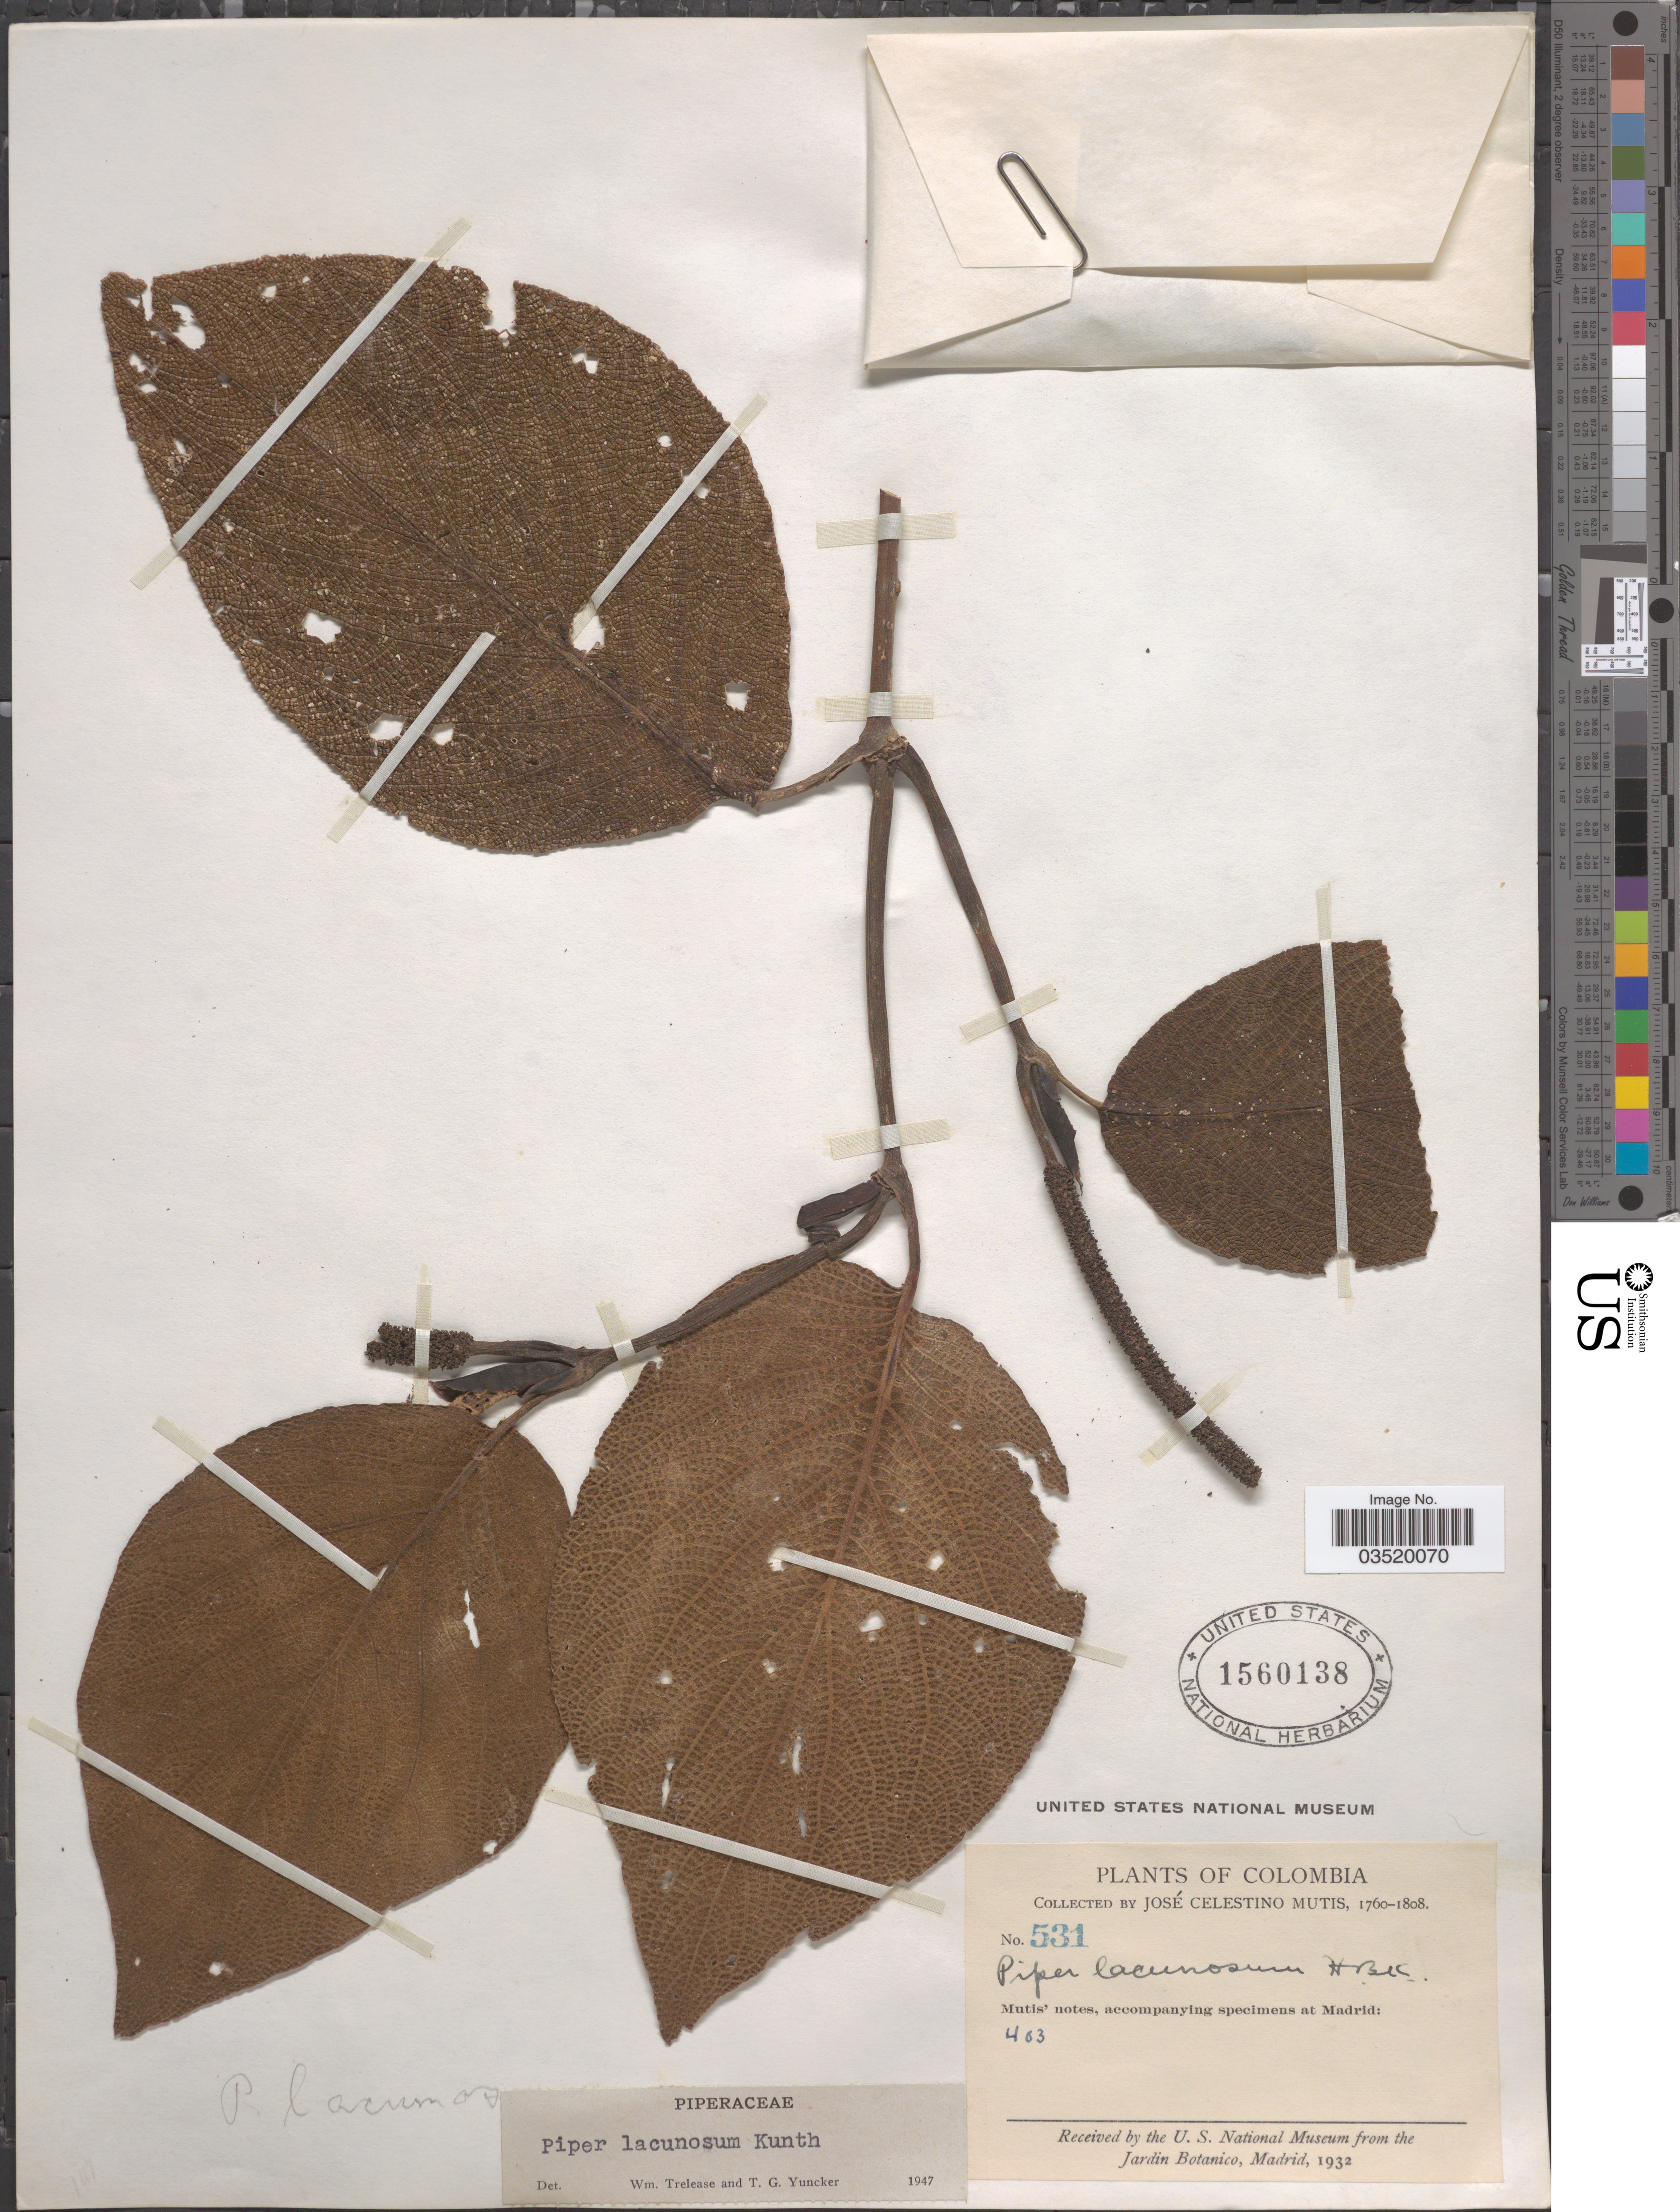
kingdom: Plantae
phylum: Tracheophyta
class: Magnoliopsida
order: Piperales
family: Piperaceae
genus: Piper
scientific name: Piper lacunosum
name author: Kunth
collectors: J. C. B. Mutis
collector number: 531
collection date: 1760/1808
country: Colombia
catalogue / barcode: US 1560138